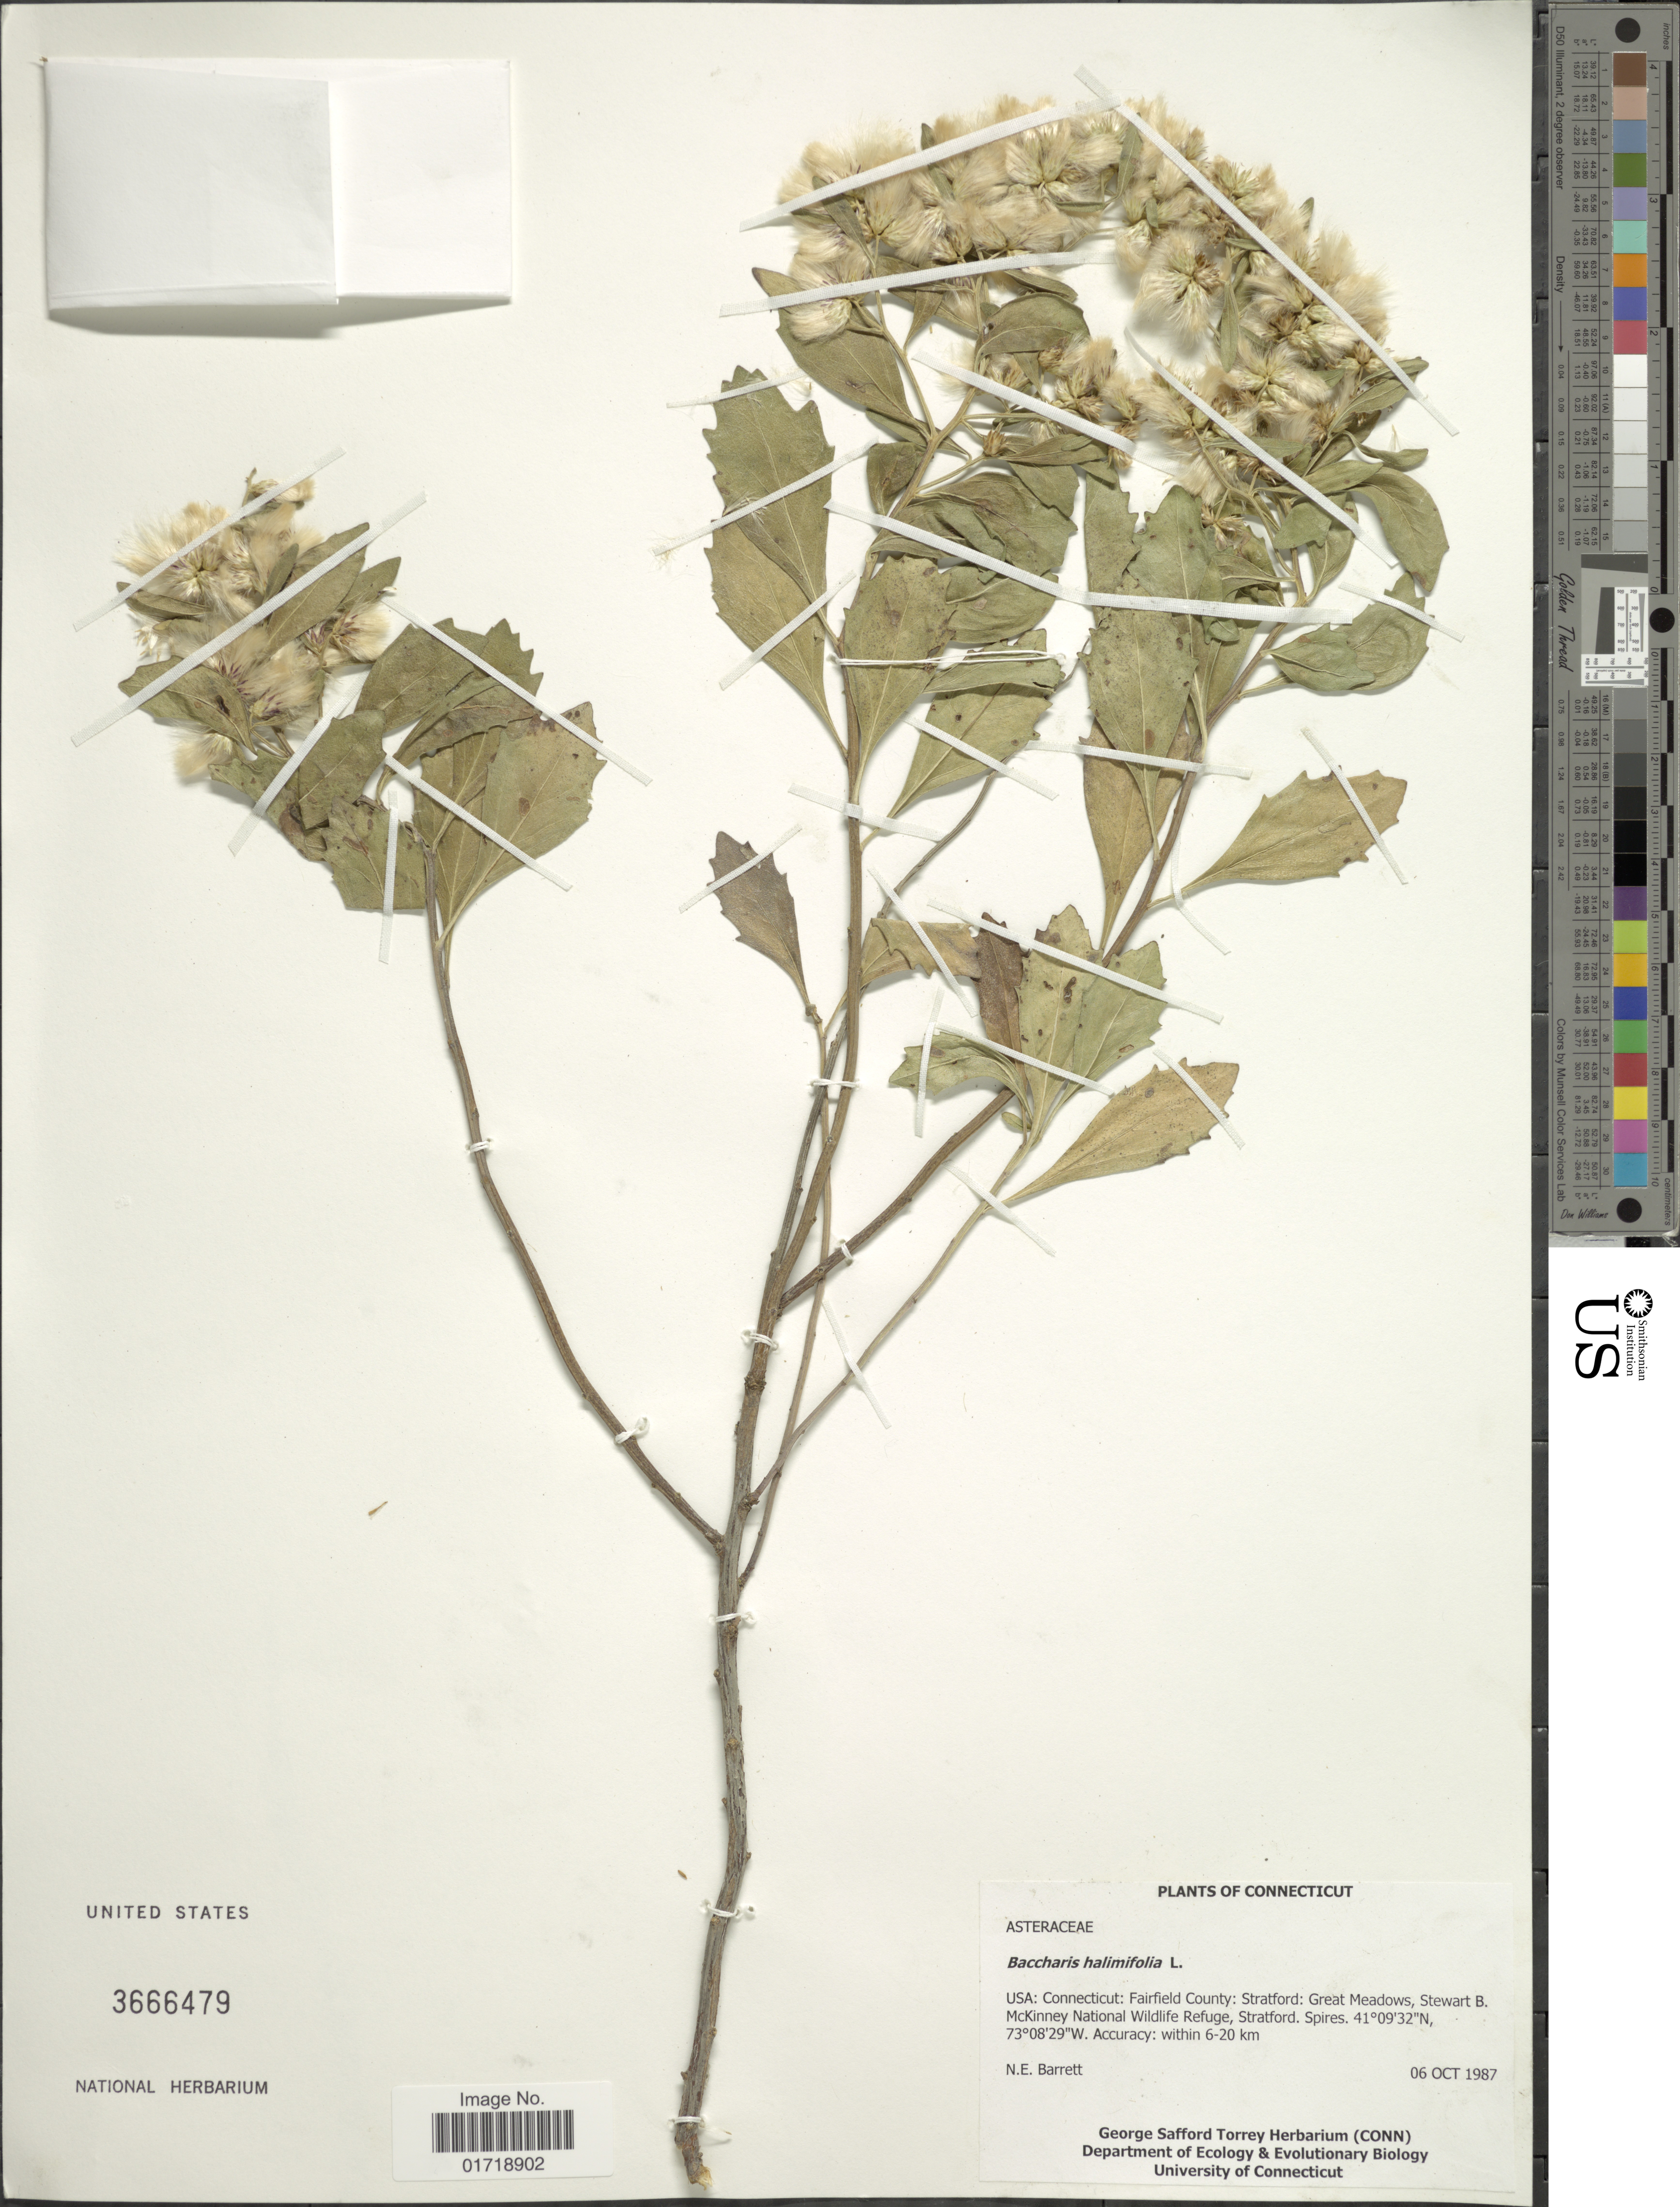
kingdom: Plantae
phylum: Tracheophyta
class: Magnoliopsida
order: Asterales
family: Asteraceae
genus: Baccharis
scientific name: Baccharis halimifolia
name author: L.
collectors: N. Barrett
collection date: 1987-10-06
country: United States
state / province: Connecticut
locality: USA: Connecticut: Fairfield County: Stratford: Great Meadows, Stewart B., Mckinney National Wildlife Refuge, Stratford, Spires, within 6-20 km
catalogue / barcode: US 3666479